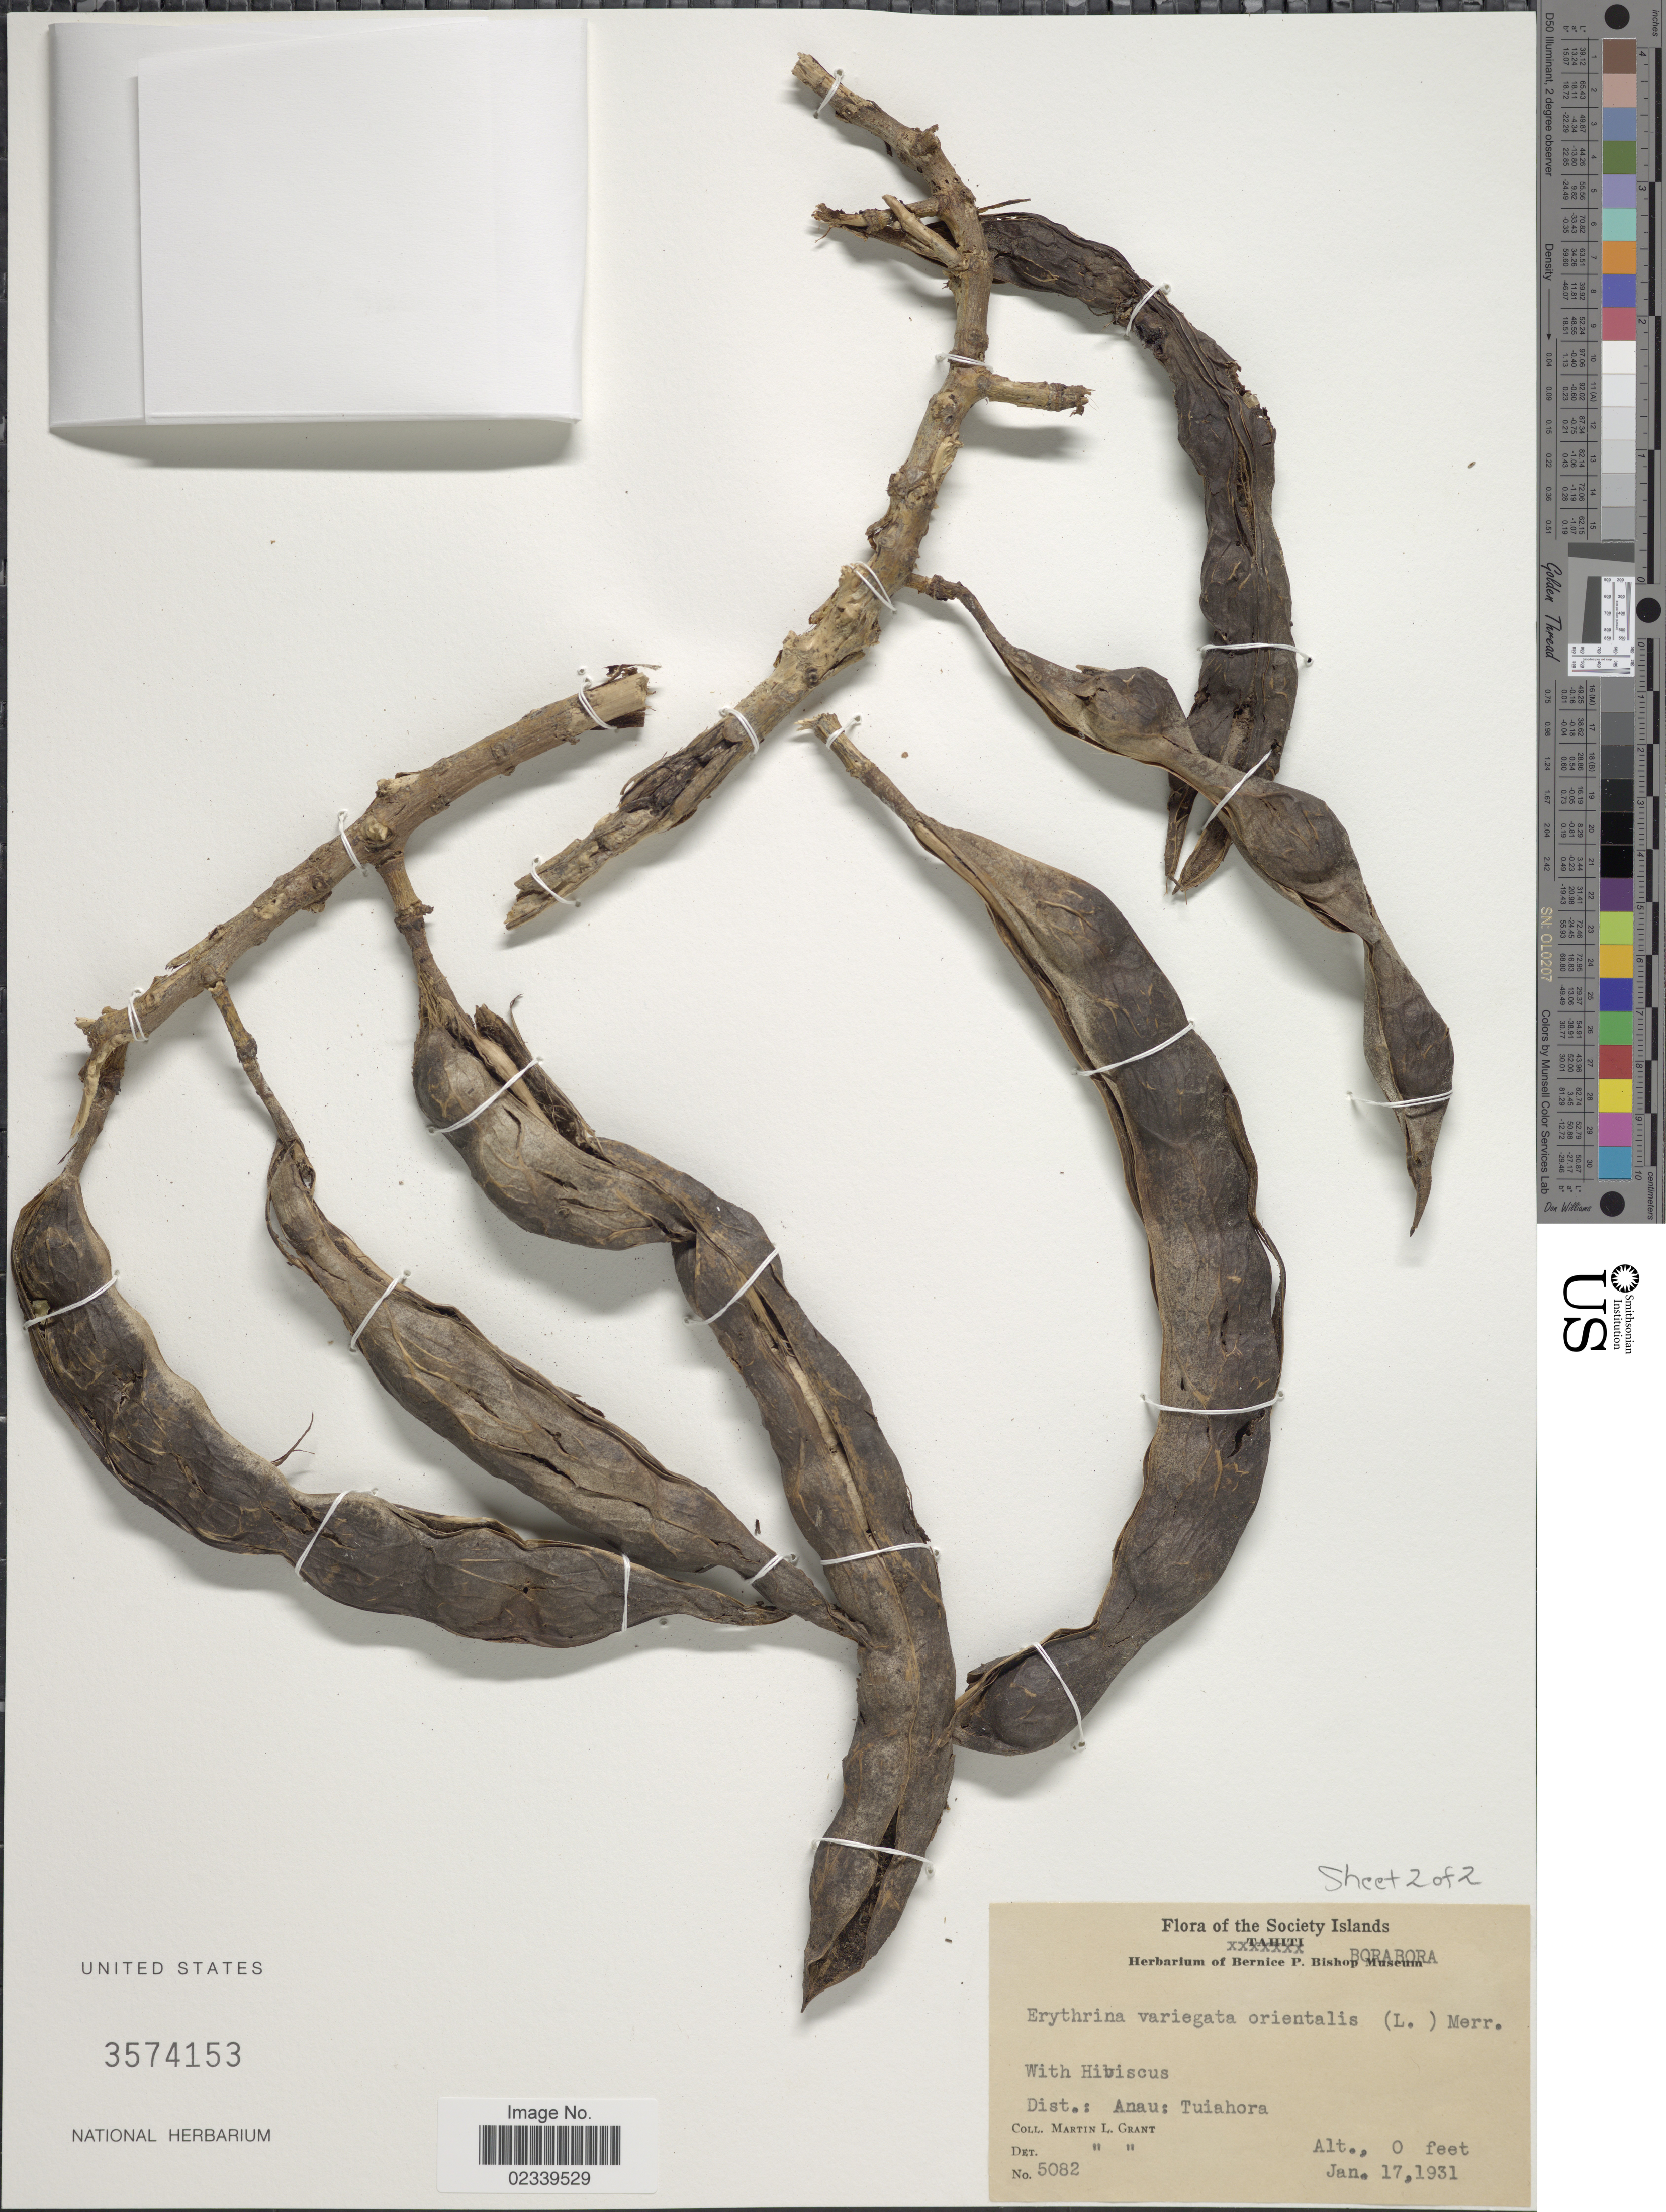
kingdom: Plantae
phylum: Tracheophyta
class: Magnoliopsida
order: Fabales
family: Fabaceae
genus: Erythrina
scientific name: Erythrina variegata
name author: L.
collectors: M. L. Grant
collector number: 5082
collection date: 1931-01-17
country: French Polynesia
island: Bora Bora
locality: The Society Islands, Dist.: Anau: Tuiahora, Bora Bora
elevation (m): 0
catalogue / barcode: US 3574153